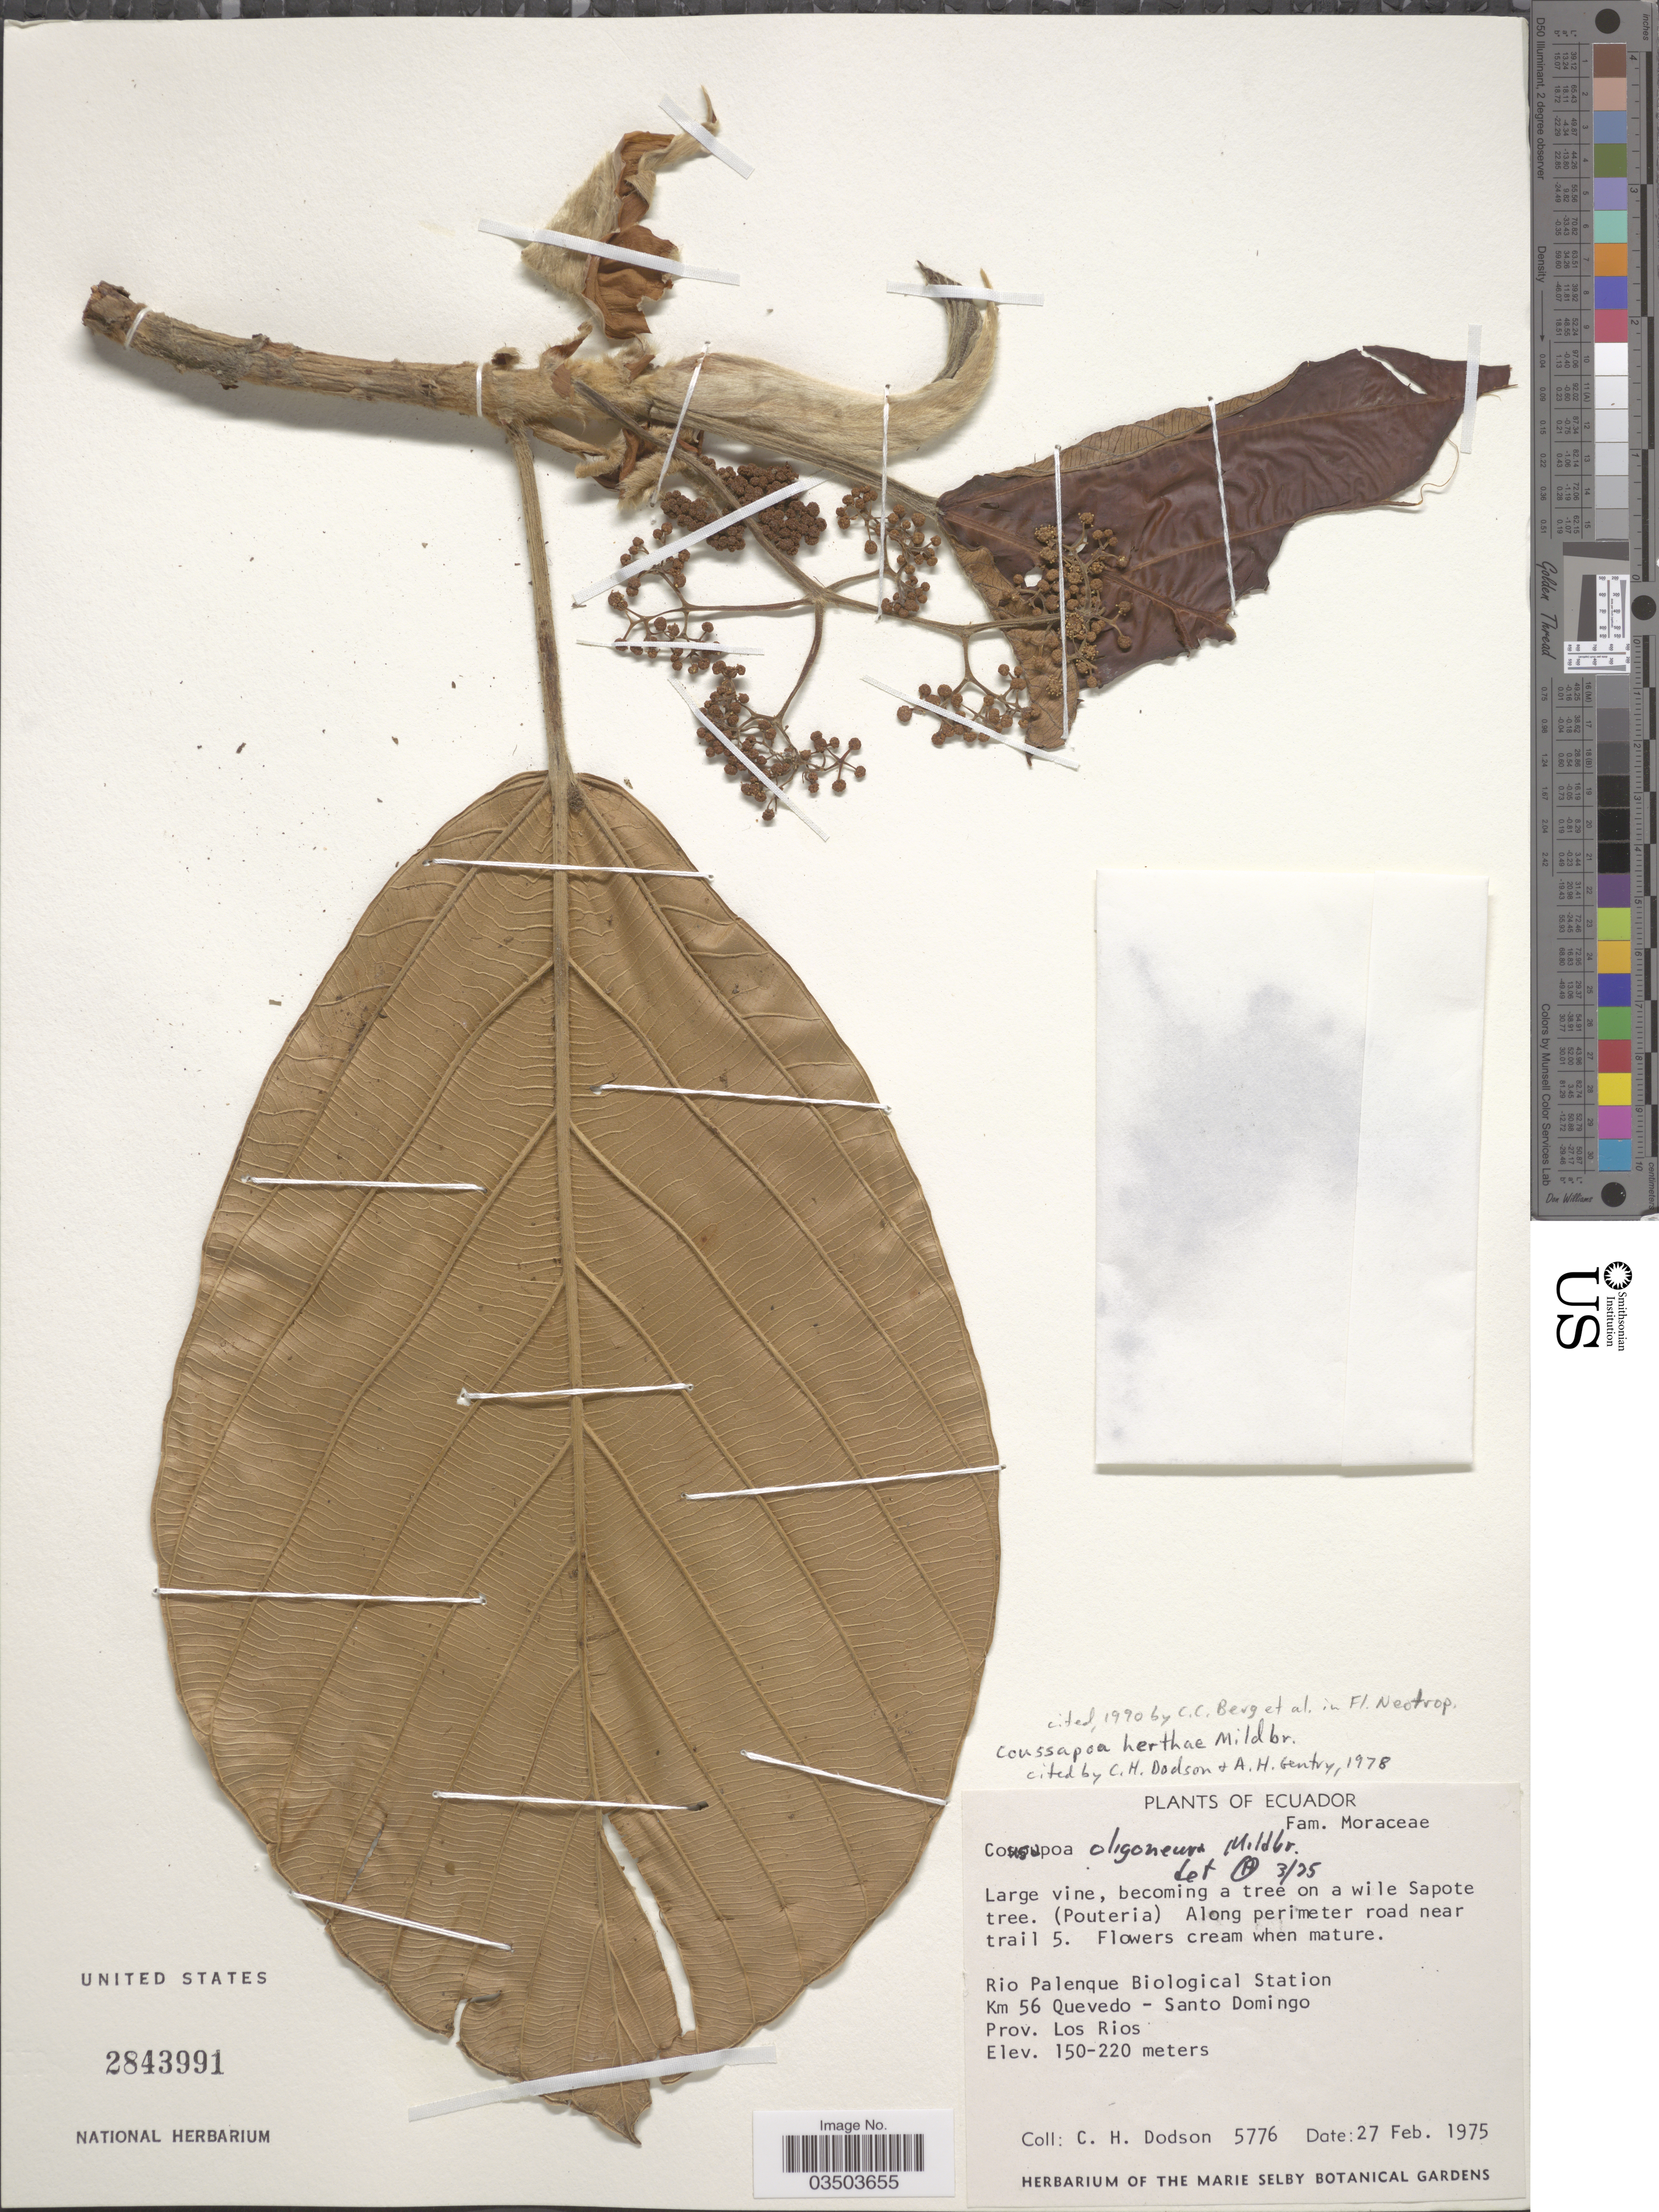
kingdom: Plantae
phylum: Tracheophyta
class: Magnoliopsida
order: Rosales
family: Urticaceae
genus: Coussapoa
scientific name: Coussapoa herthae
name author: Mildbr.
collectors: C. H. Dodson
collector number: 5776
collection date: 1975-02-27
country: Ecuador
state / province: Los Ríos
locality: Rio Palenque Biological Station. Km 56 Quevedo - Santo Domingo. Prov. Los Rios.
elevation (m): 150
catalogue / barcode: US 2843991